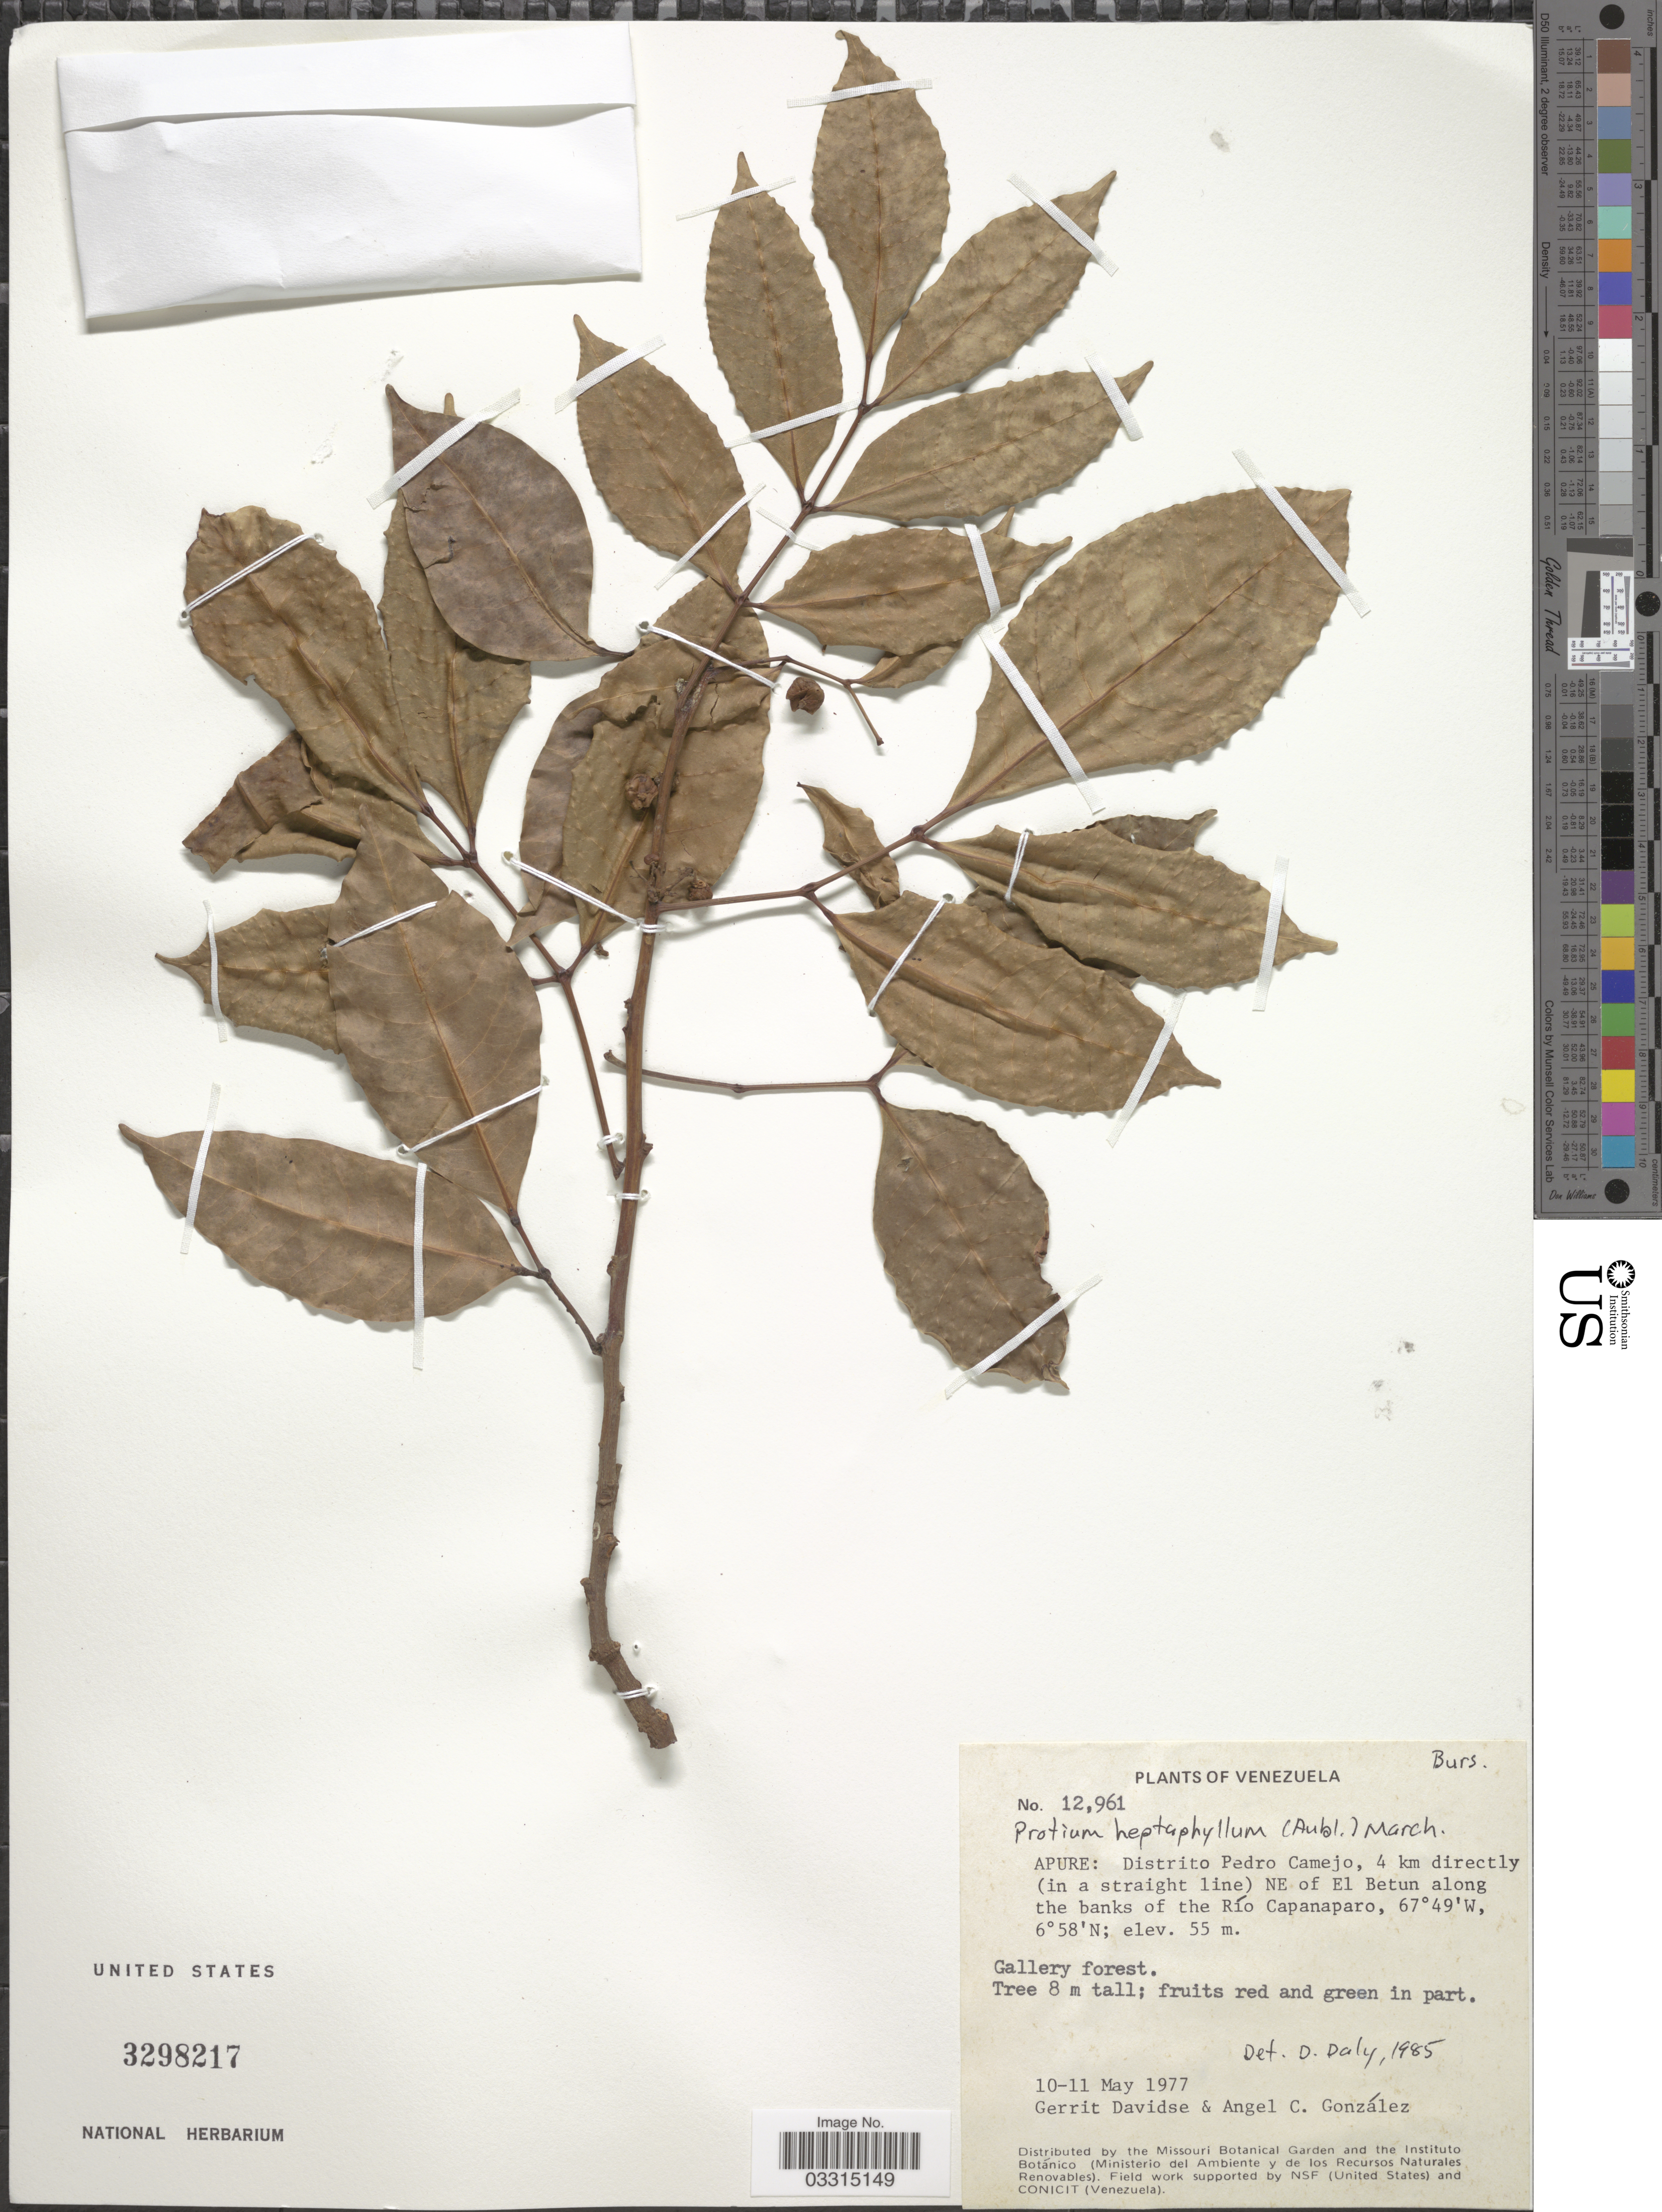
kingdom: Plantae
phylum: Tracheophyta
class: Magnoliopsida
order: Sapindales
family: Burseraceae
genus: Protium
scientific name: Protium heptaphyllum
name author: (Aubl.) Marchand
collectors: G. Davidse & A. C. González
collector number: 12961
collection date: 1977-05-10/1977-05-11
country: Venezuela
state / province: Apure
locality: Distrito Pedro Camejo, 4 km directly (in a straight line) NE of El Betun along the banks of the Río Capanaparo.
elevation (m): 55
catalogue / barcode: US 3298217